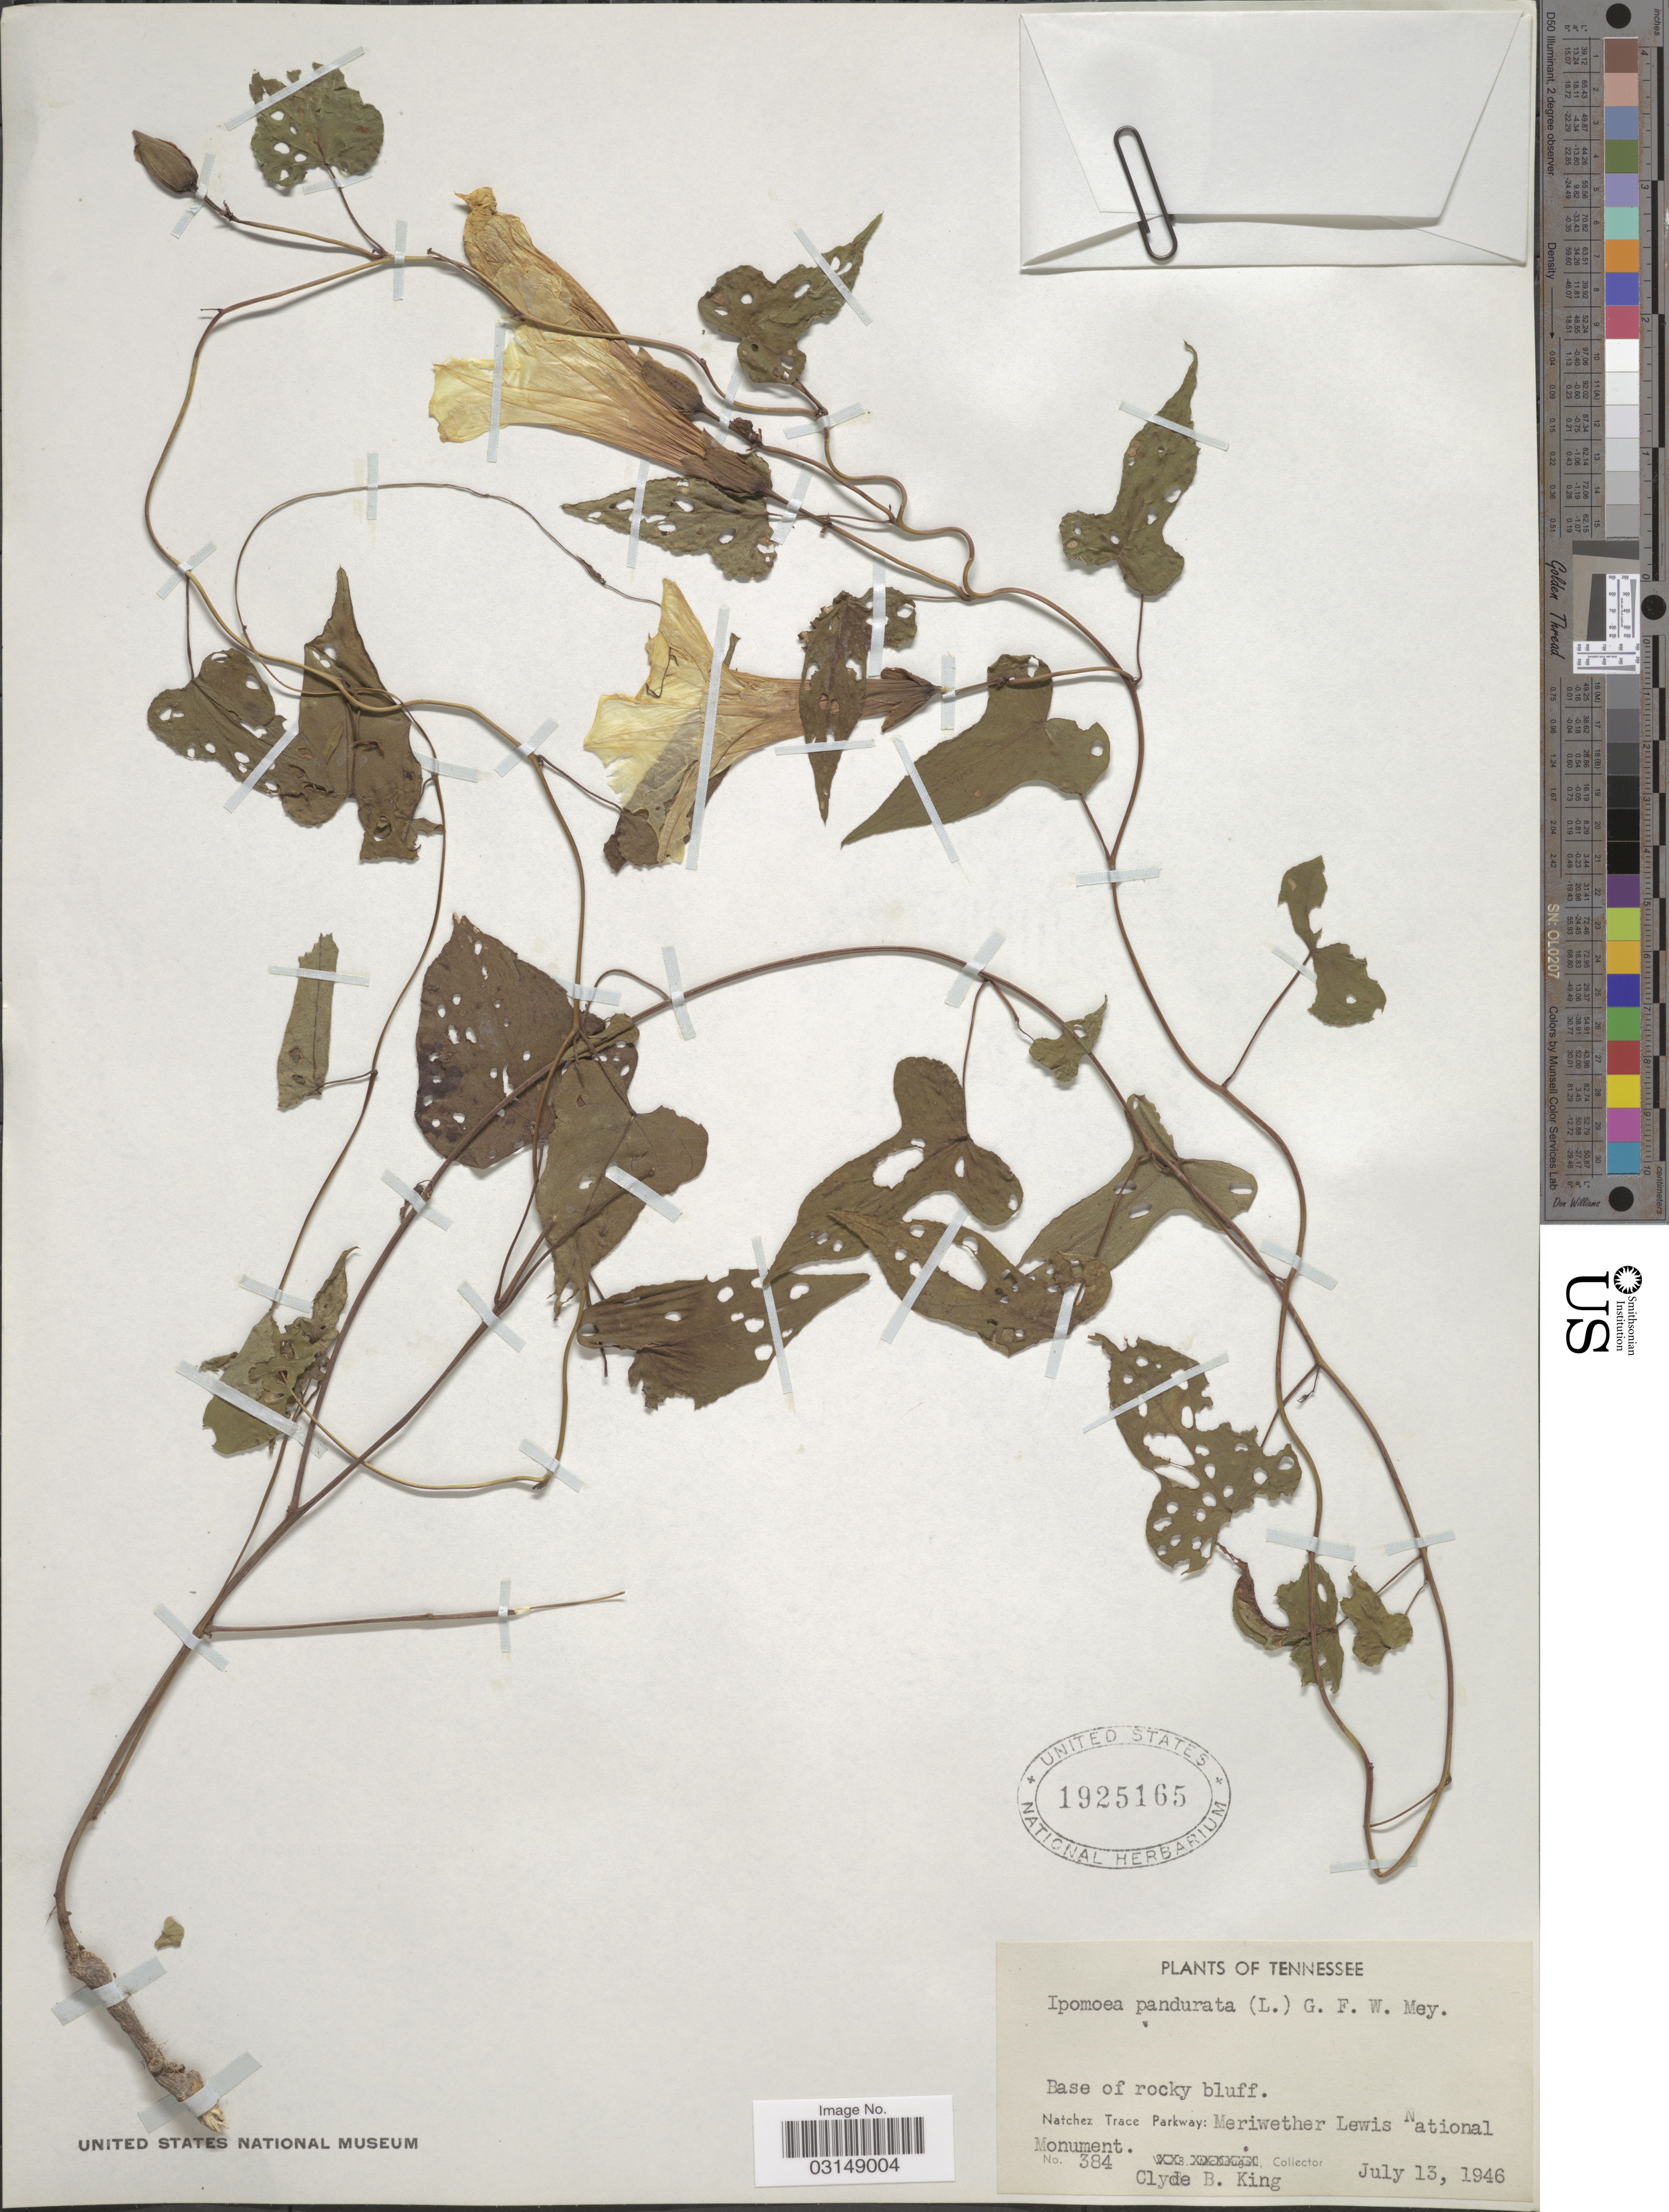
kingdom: Plantae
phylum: Tracheophyta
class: Magnoliopsida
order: Solanales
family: Convolvulaceae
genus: Ipomoea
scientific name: Ipomoea pandurata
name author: (L.) G. Mey.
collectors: C. King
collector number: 384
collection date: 1946-07-13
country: United States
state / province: Tennessee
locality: Natchez Trace Parkway: Meriwether Lewis National Monument.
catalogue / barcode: US 1925165